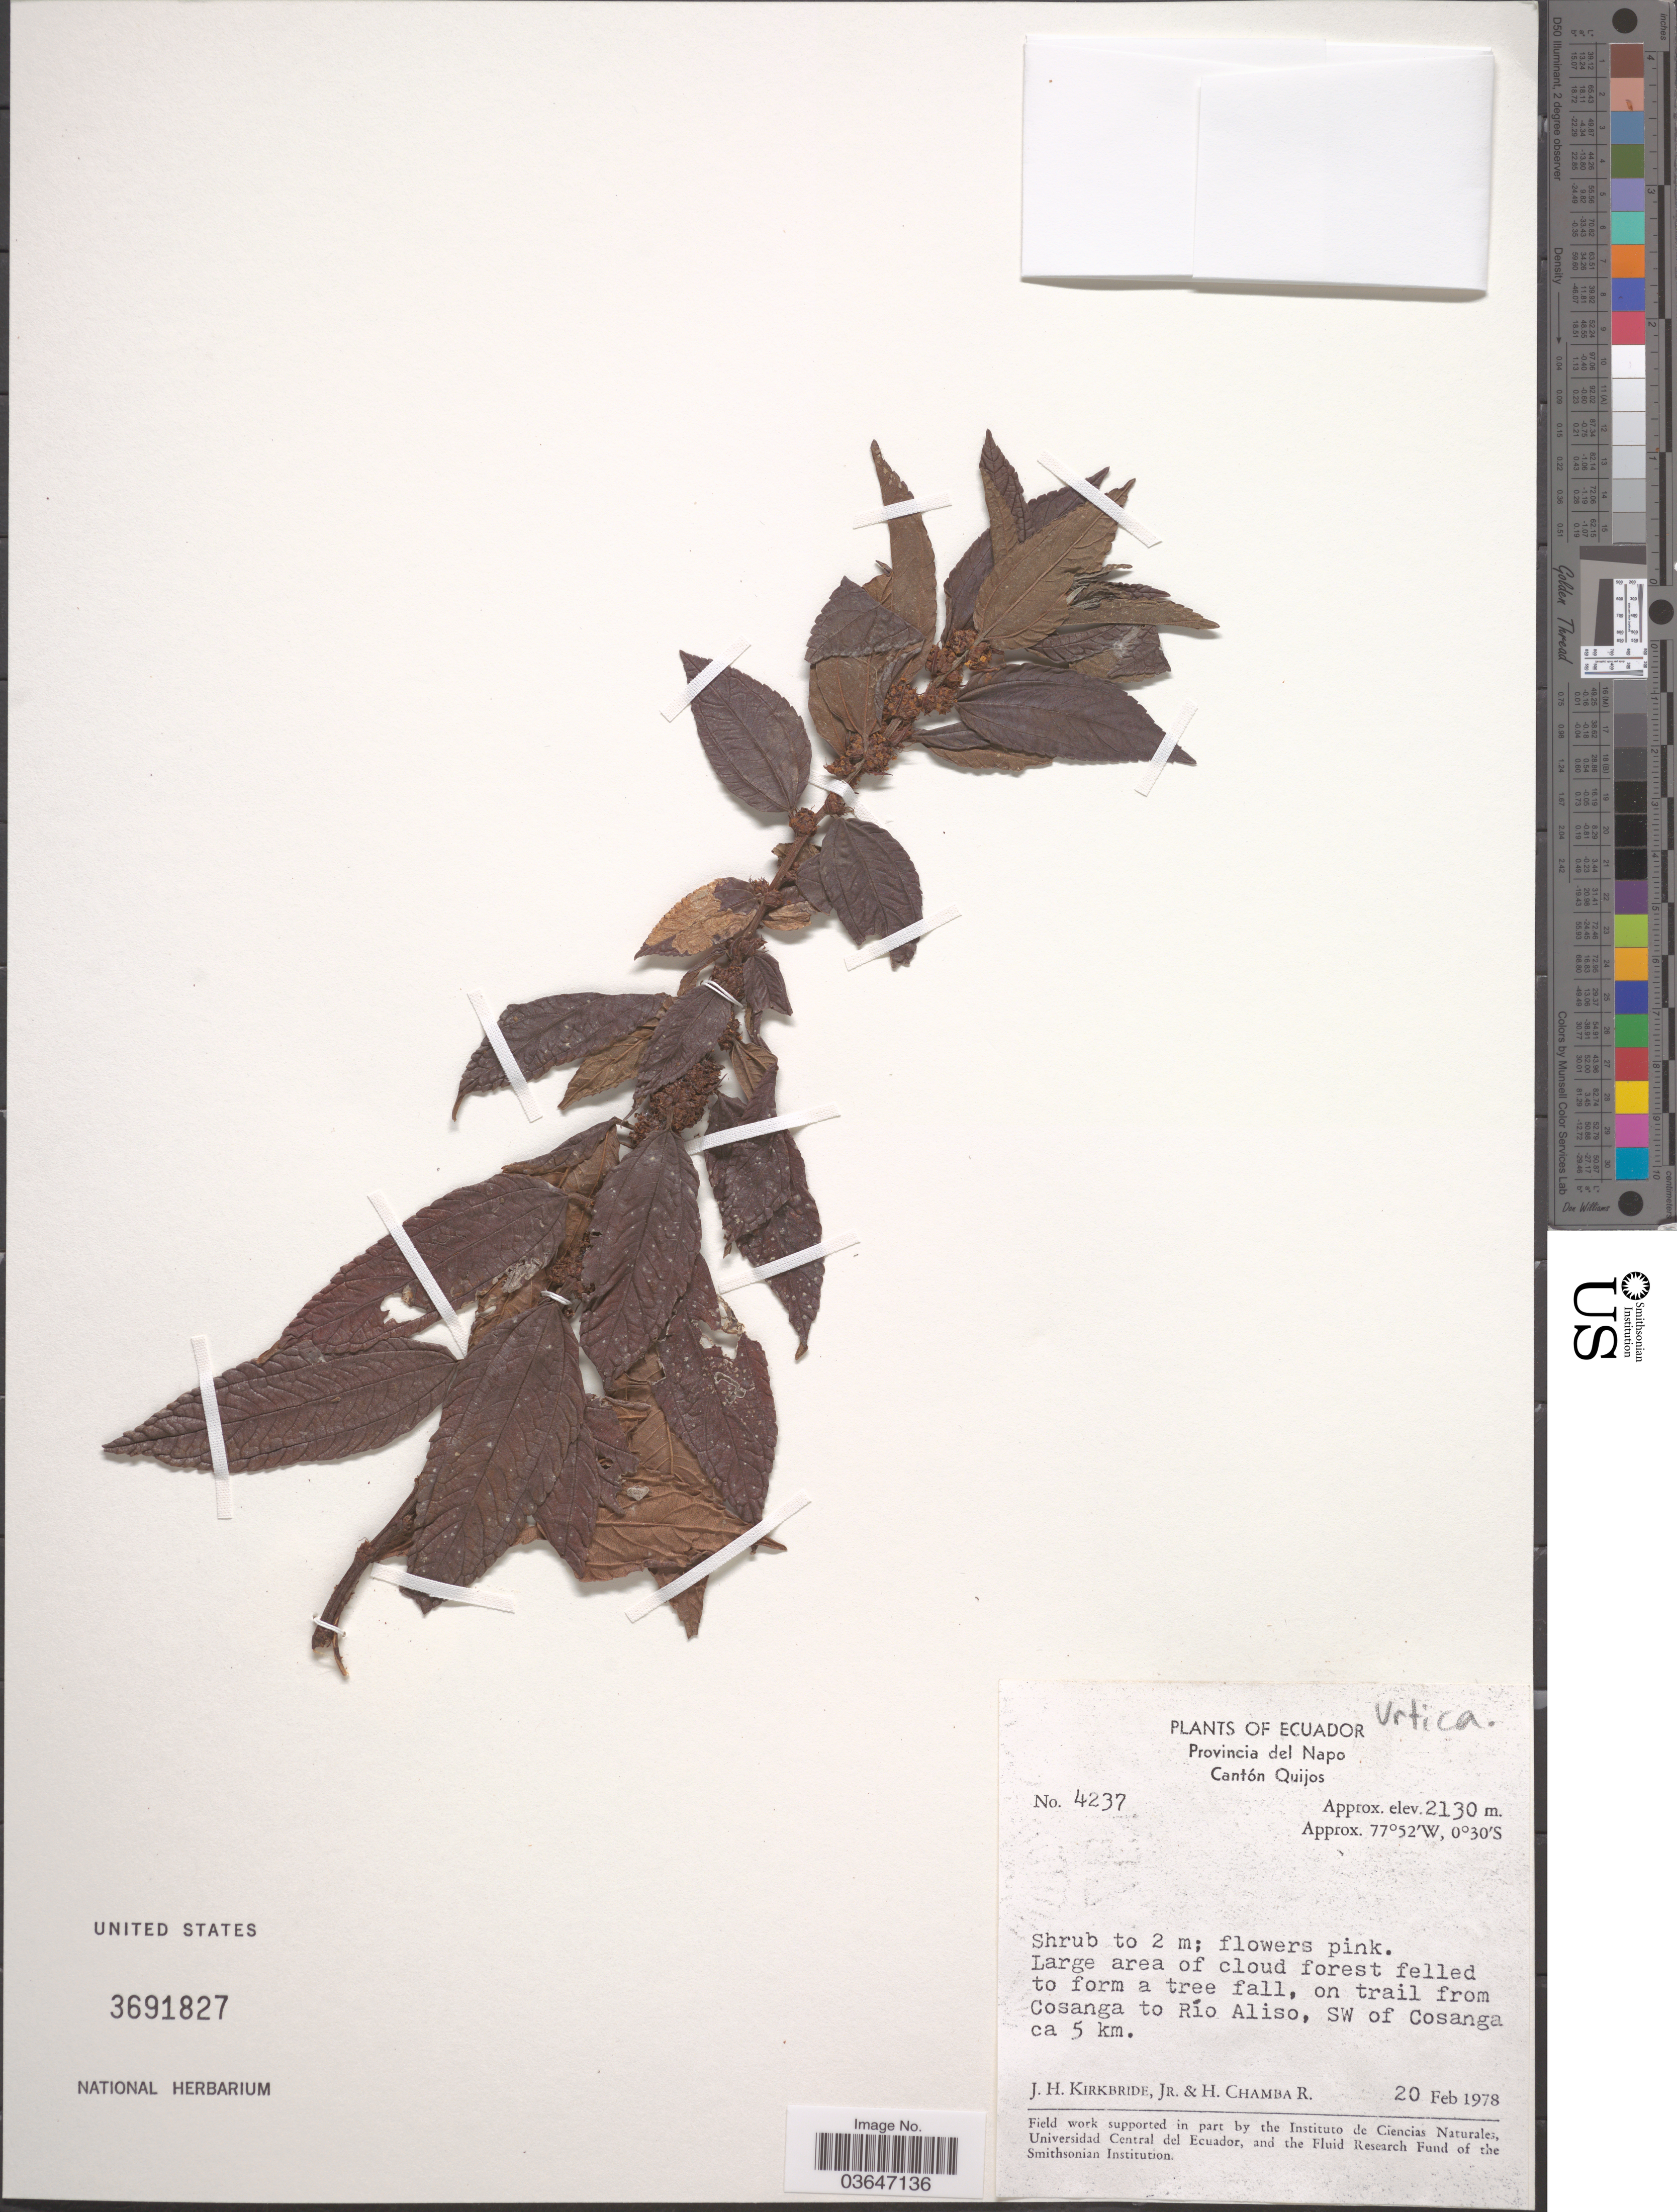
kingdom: Plantae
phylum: Tracheophyta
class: Magnoliopsida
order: Proteales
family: Proteaceae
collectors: J. H. Kirkbride & H. Chamba R.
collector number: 4237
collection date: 1978-02-20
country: Ecuador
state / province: Napo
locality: Cantón Quijos. On trail from Cosanga to Río Aliso, SW of Cosanga ca 5 km.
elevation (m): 2130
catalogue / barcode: US 3691827